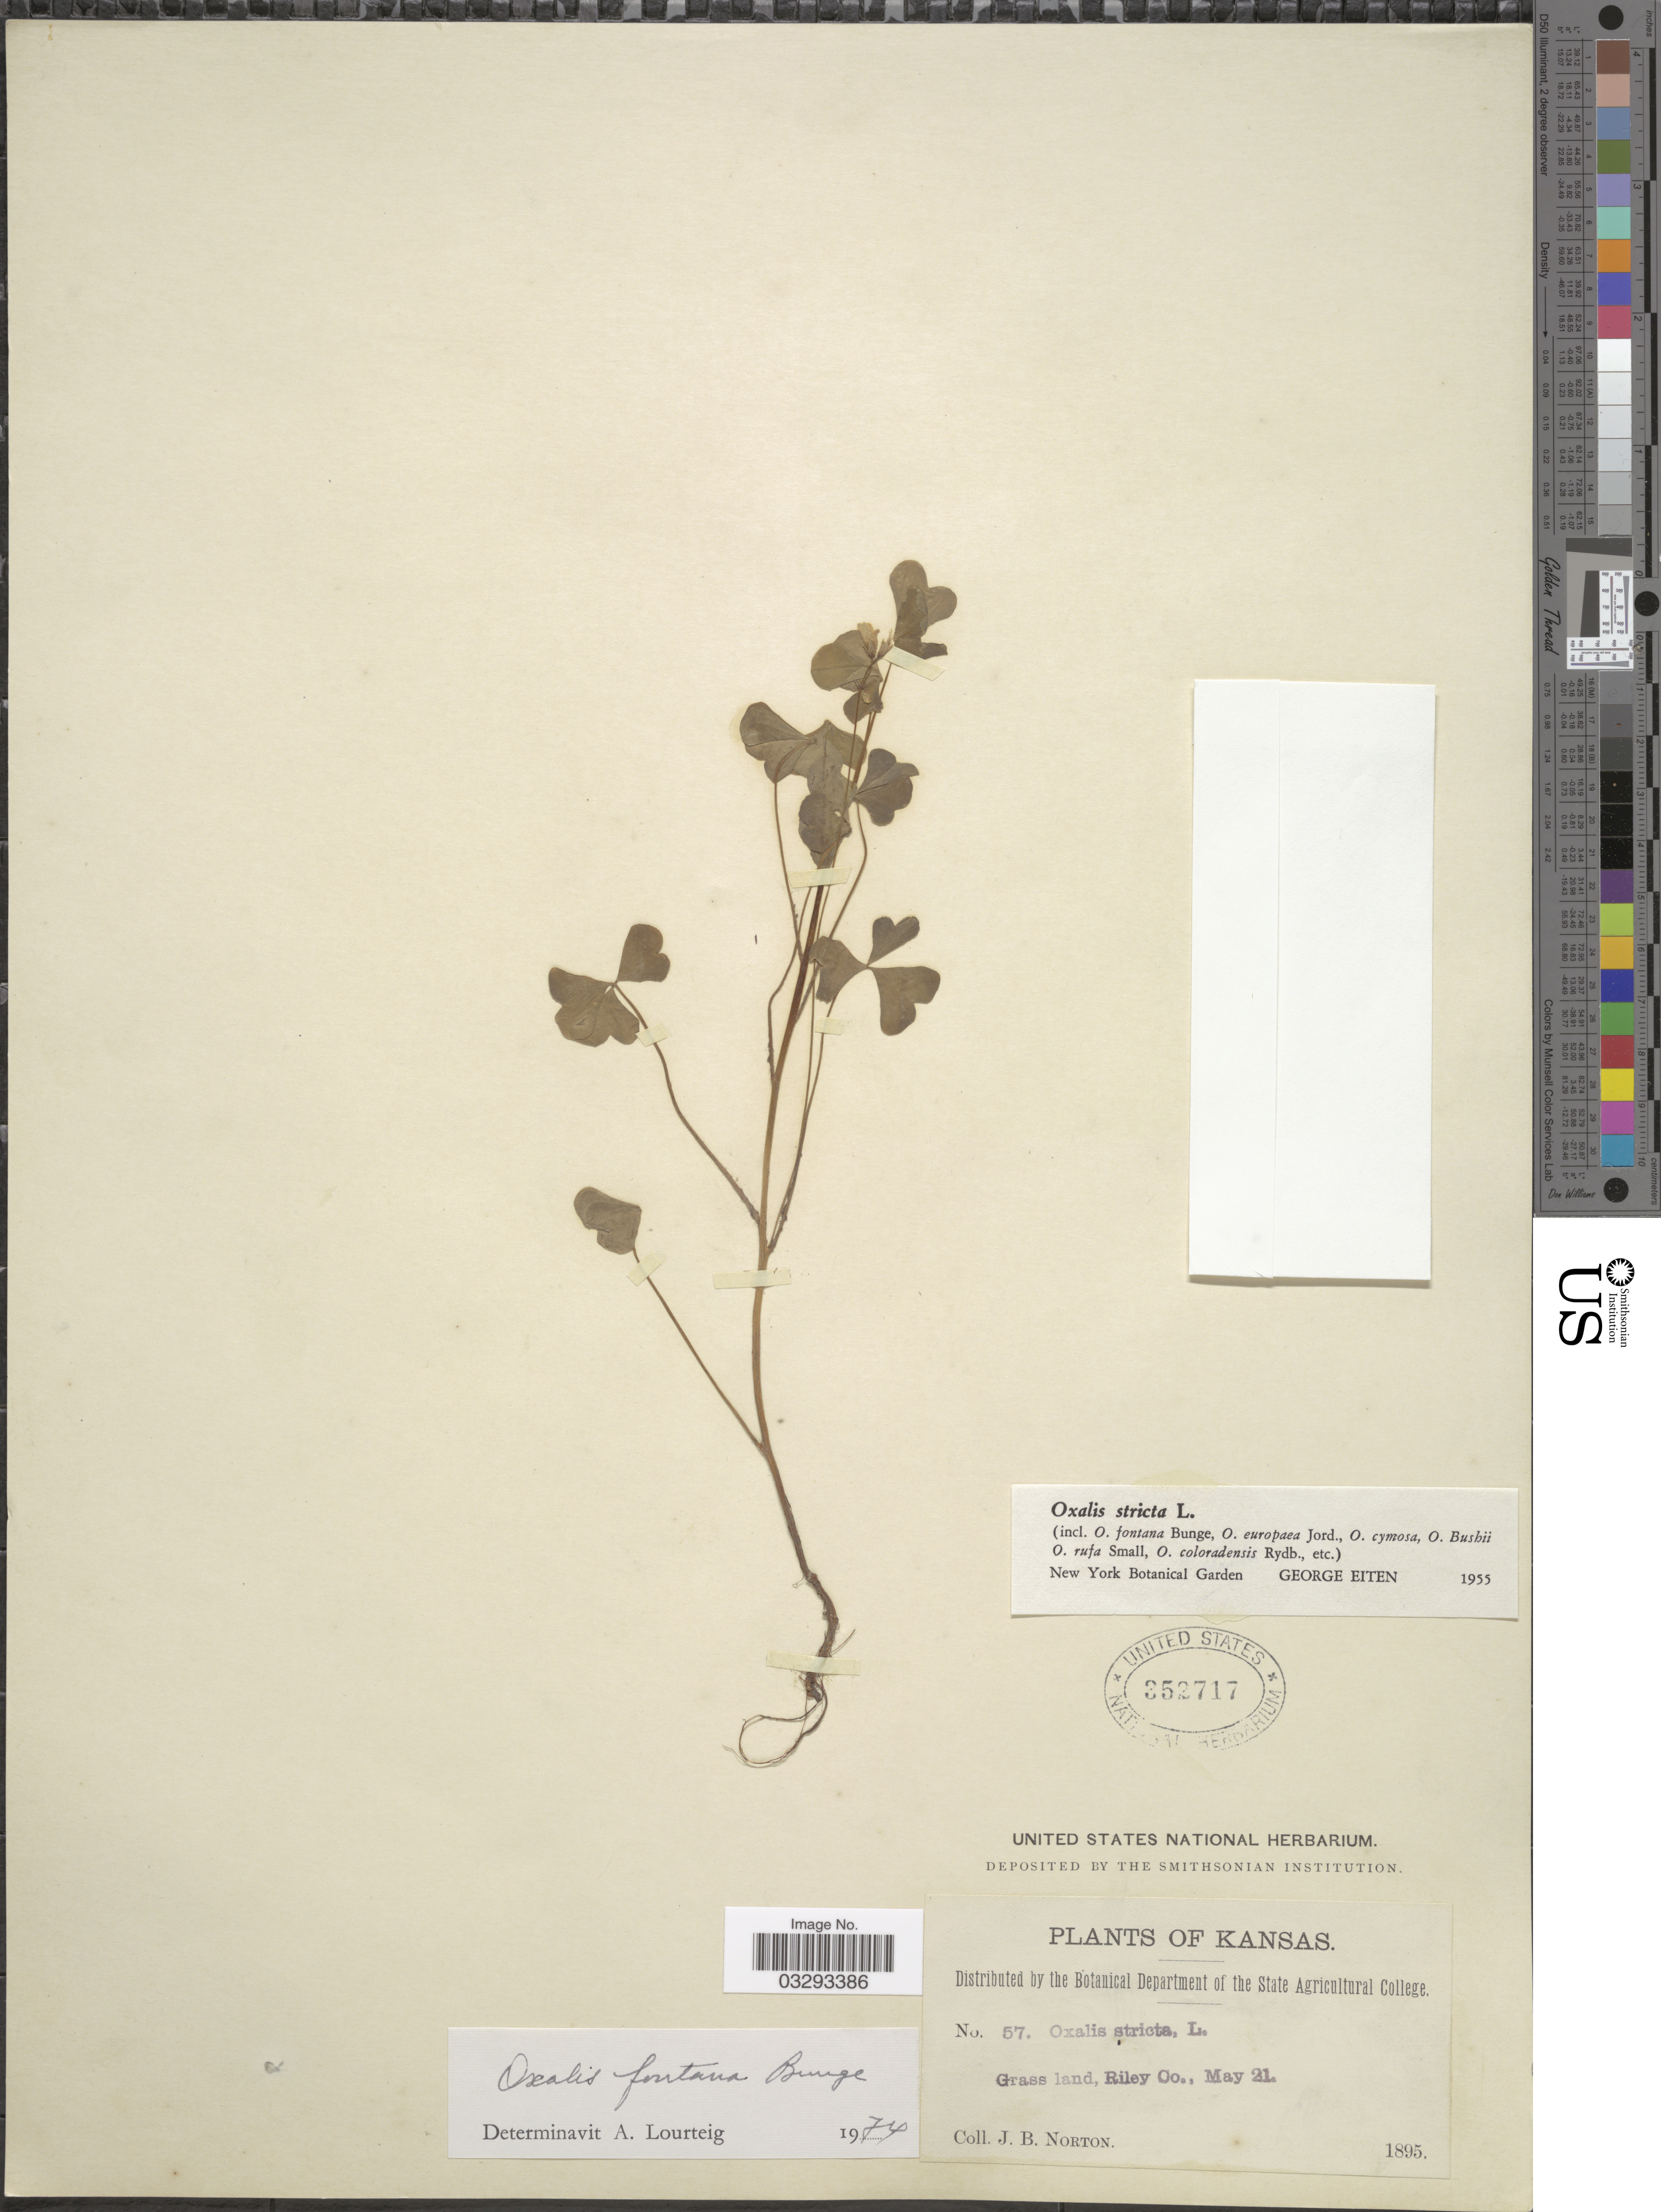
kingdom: Plantae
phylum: Tracheophyta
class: Magnoliopsida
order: Oxalidales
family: Oxalidaceae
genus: Oxalis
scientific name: Oxalis fontana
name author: Bunge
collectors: J. B. Norton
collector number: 57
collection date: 1895-05-21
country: United States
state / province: Kansas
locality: Grass land, Riley Co.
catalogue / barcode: US 352717